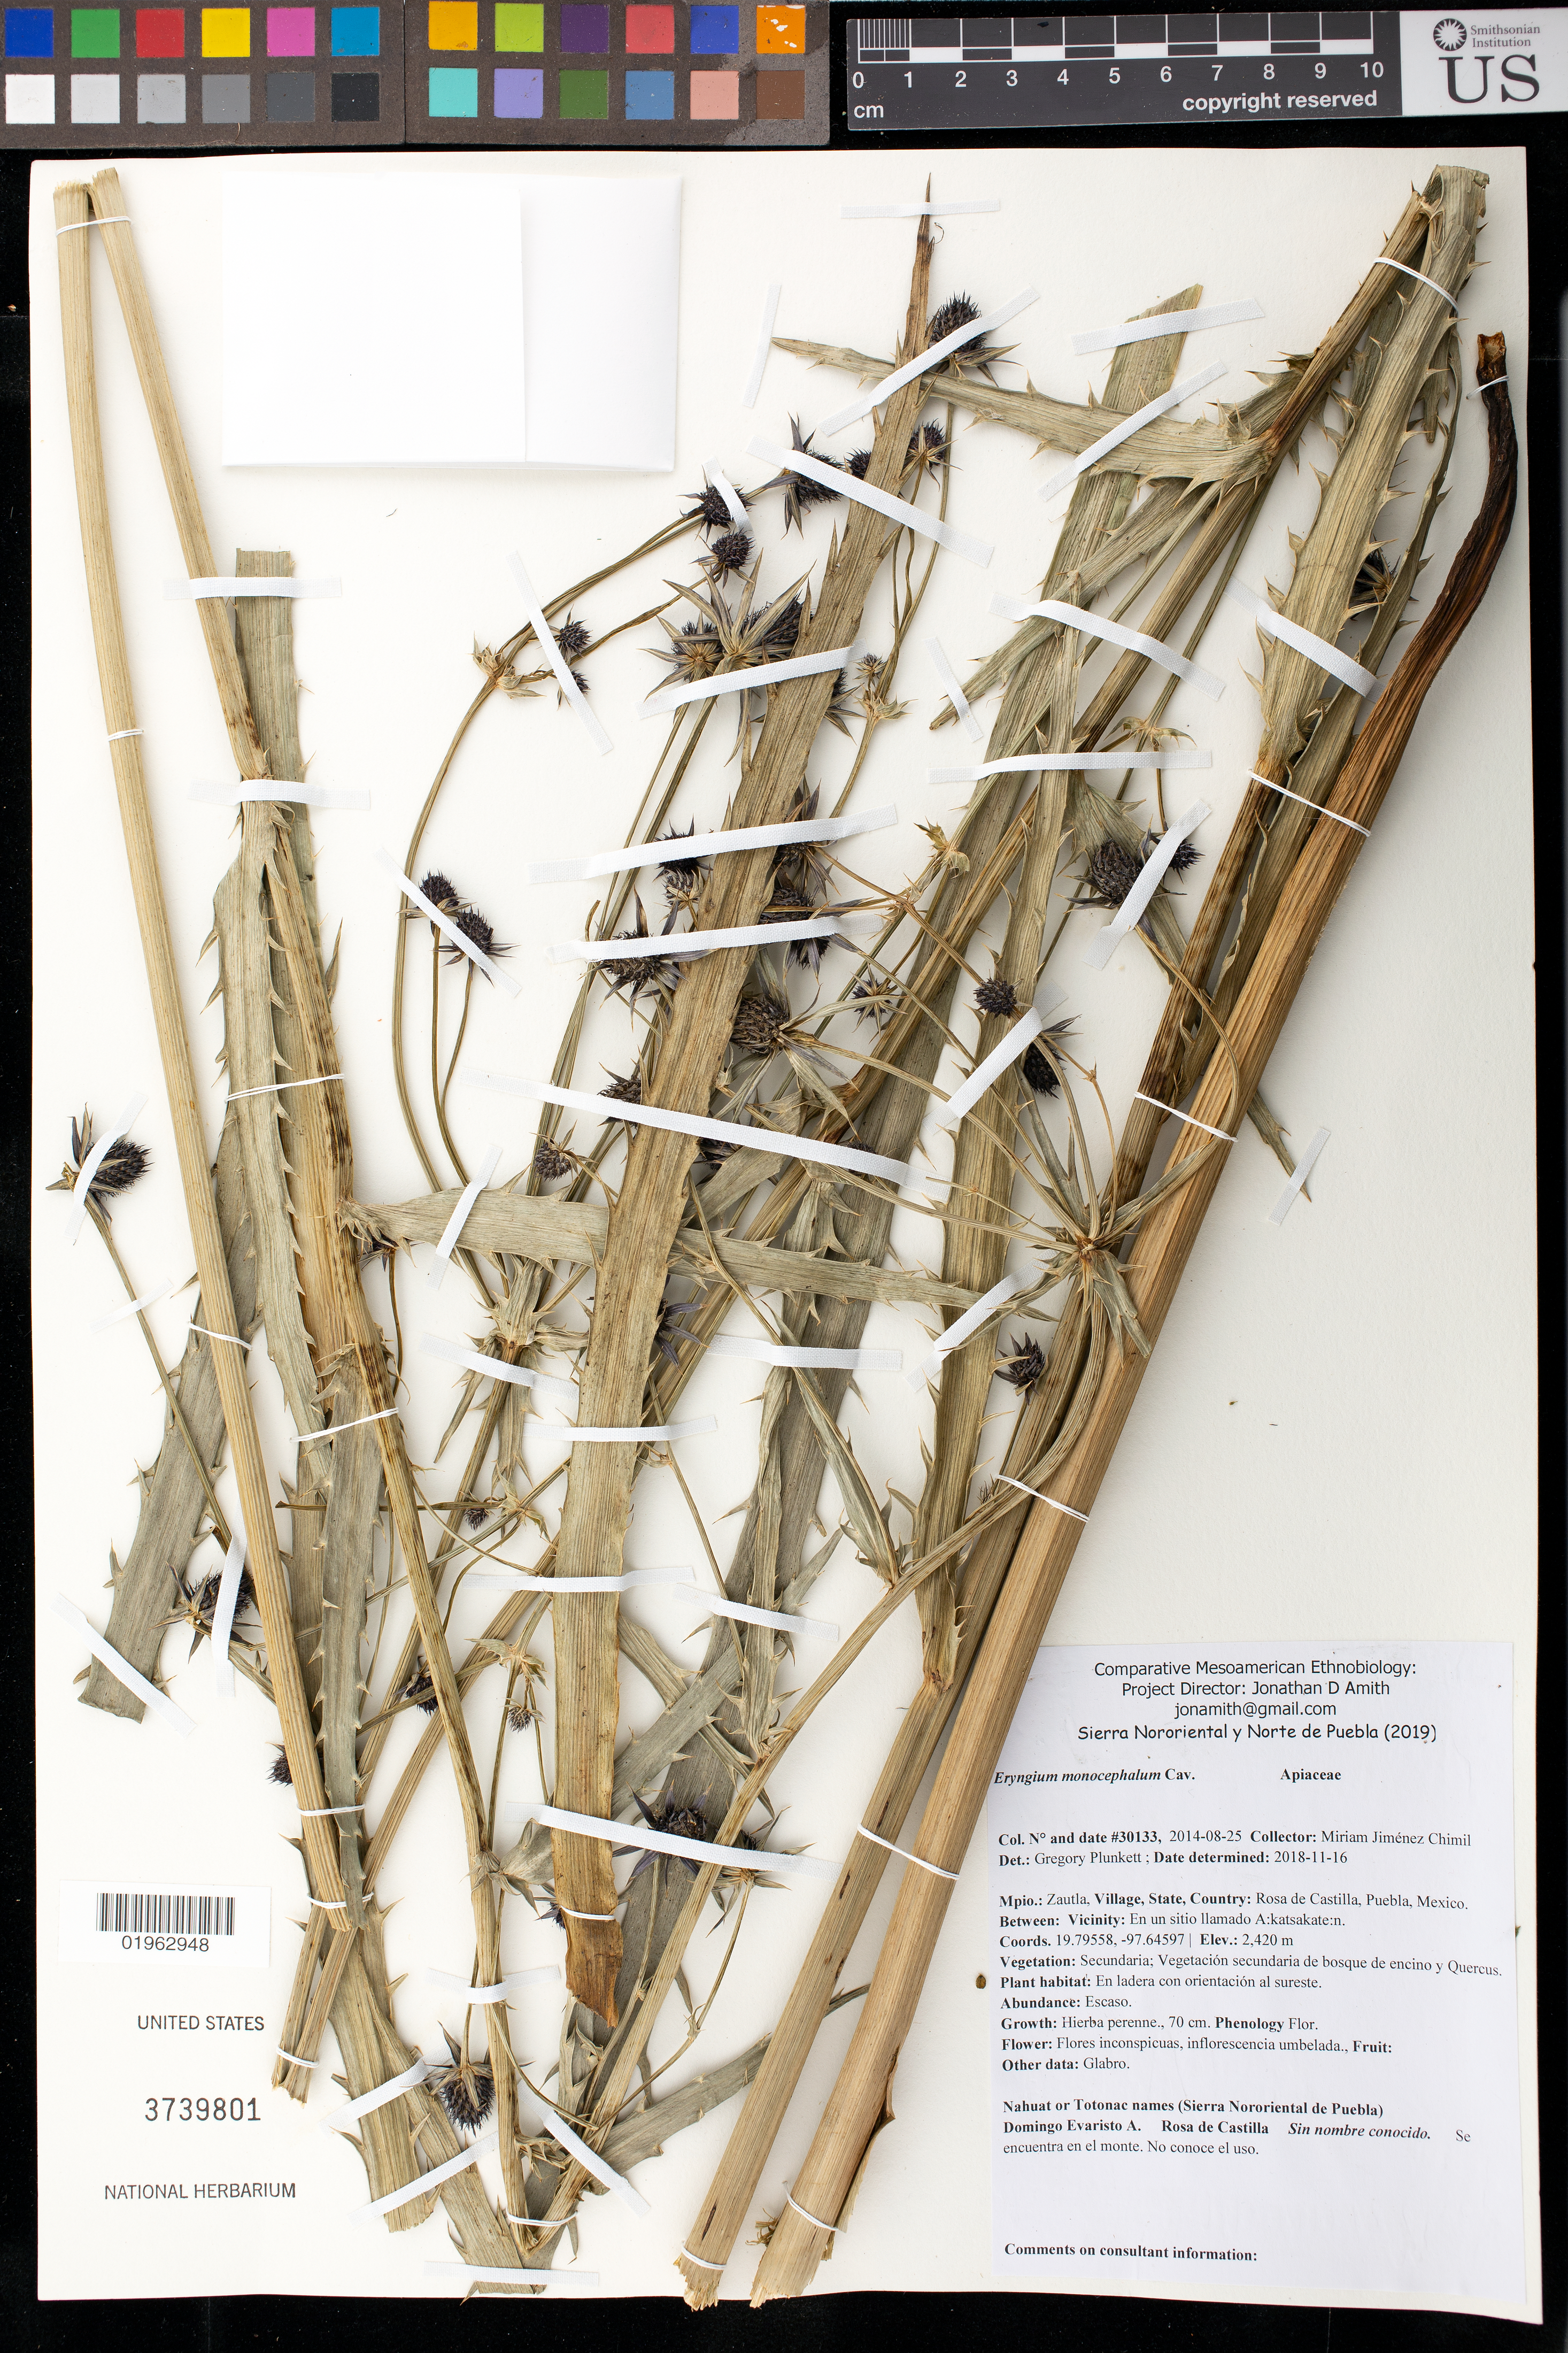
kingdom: Plantae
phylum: Tracheophyta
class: Magnoliopsida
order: Apiales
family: Apiaceae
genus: Eryngium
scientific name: Eryngium monocephalum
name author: Cav.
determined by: Plunkett, Gregory M.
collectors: M. Jiménez Chimil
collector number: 30133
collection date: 2014-08-25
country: México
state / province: Puebla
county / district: Zautla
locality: PUEBLO: Rosa de Castilla; LOCALIDAD EXACTA: Lugar llamado A:katsakate:n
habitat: Vegetación secundaria de bosque de encino y Quercus; en ladera con orientación al sureste.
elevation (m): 2420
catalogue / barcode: US 3739801